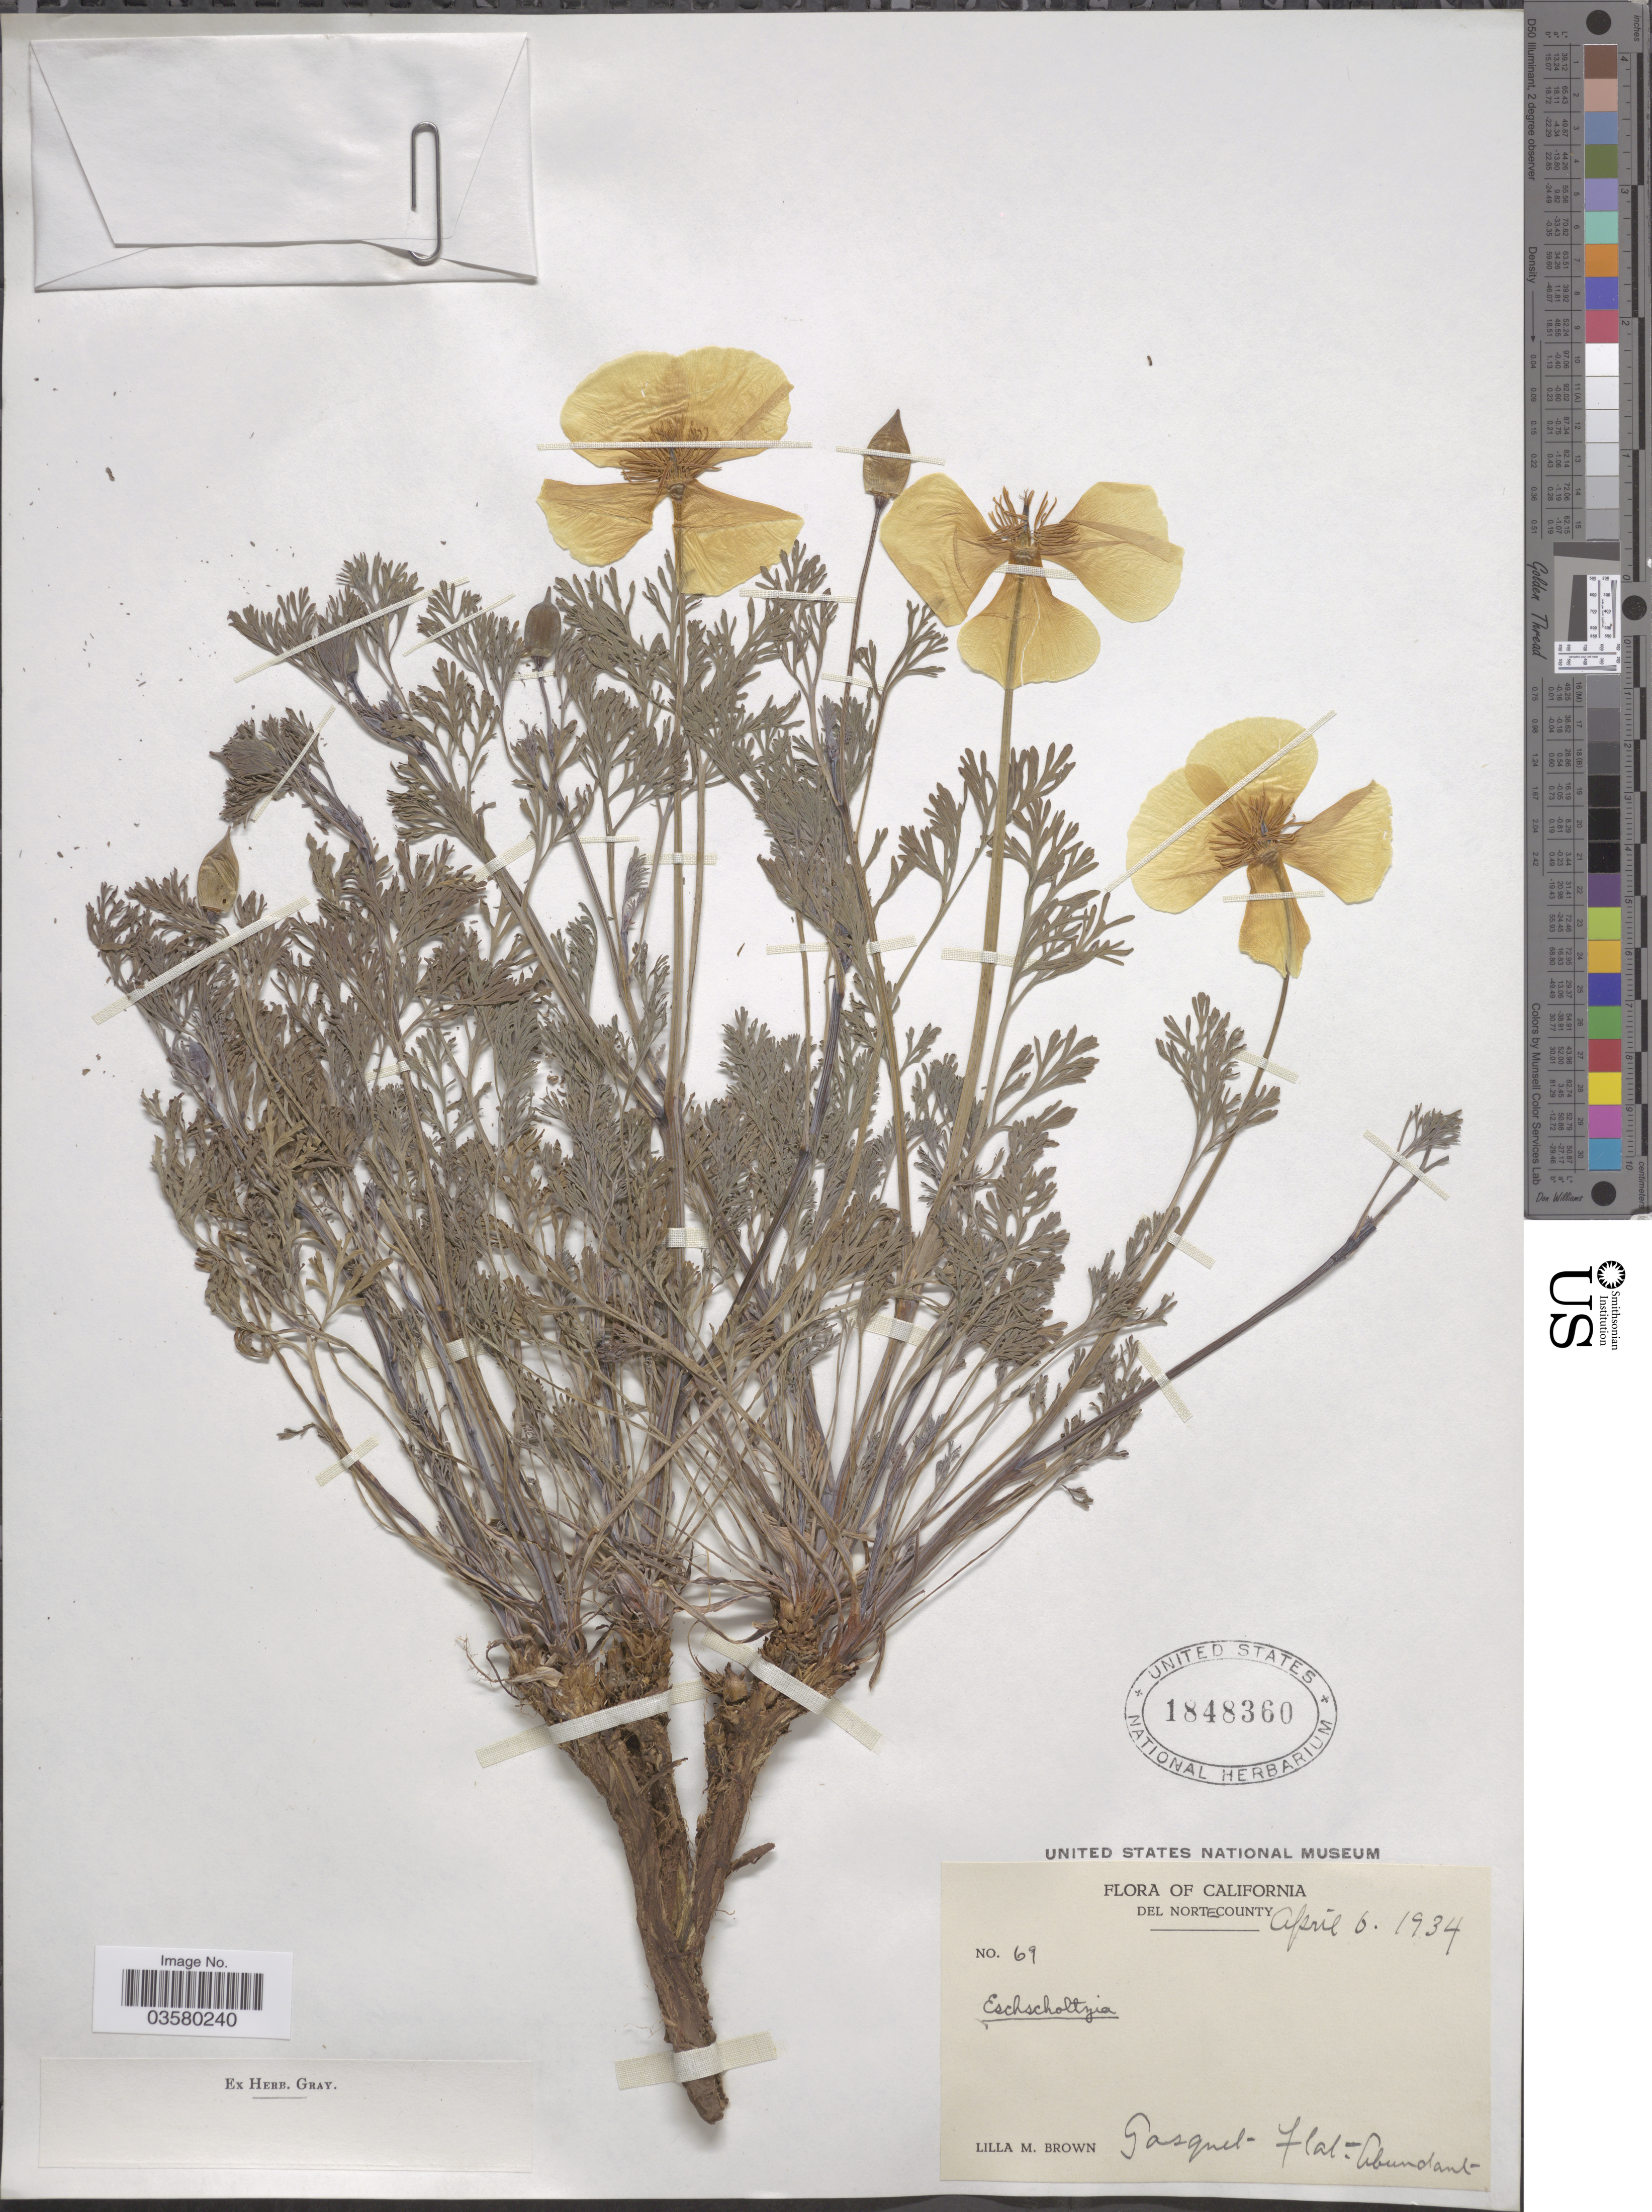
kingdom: Plantae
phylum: Tracheophyta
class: Magnoliopsida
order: Ranunculales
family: Papaveraceae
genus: Eschscholzia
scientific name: Eschscholzia californica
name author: Cham.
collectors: L. M. Brown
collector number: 69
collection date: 1934-04-06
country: United States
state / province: California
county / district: Del Norte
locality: Del Norte County. Gasquet Flat.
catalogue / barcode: US 1848360